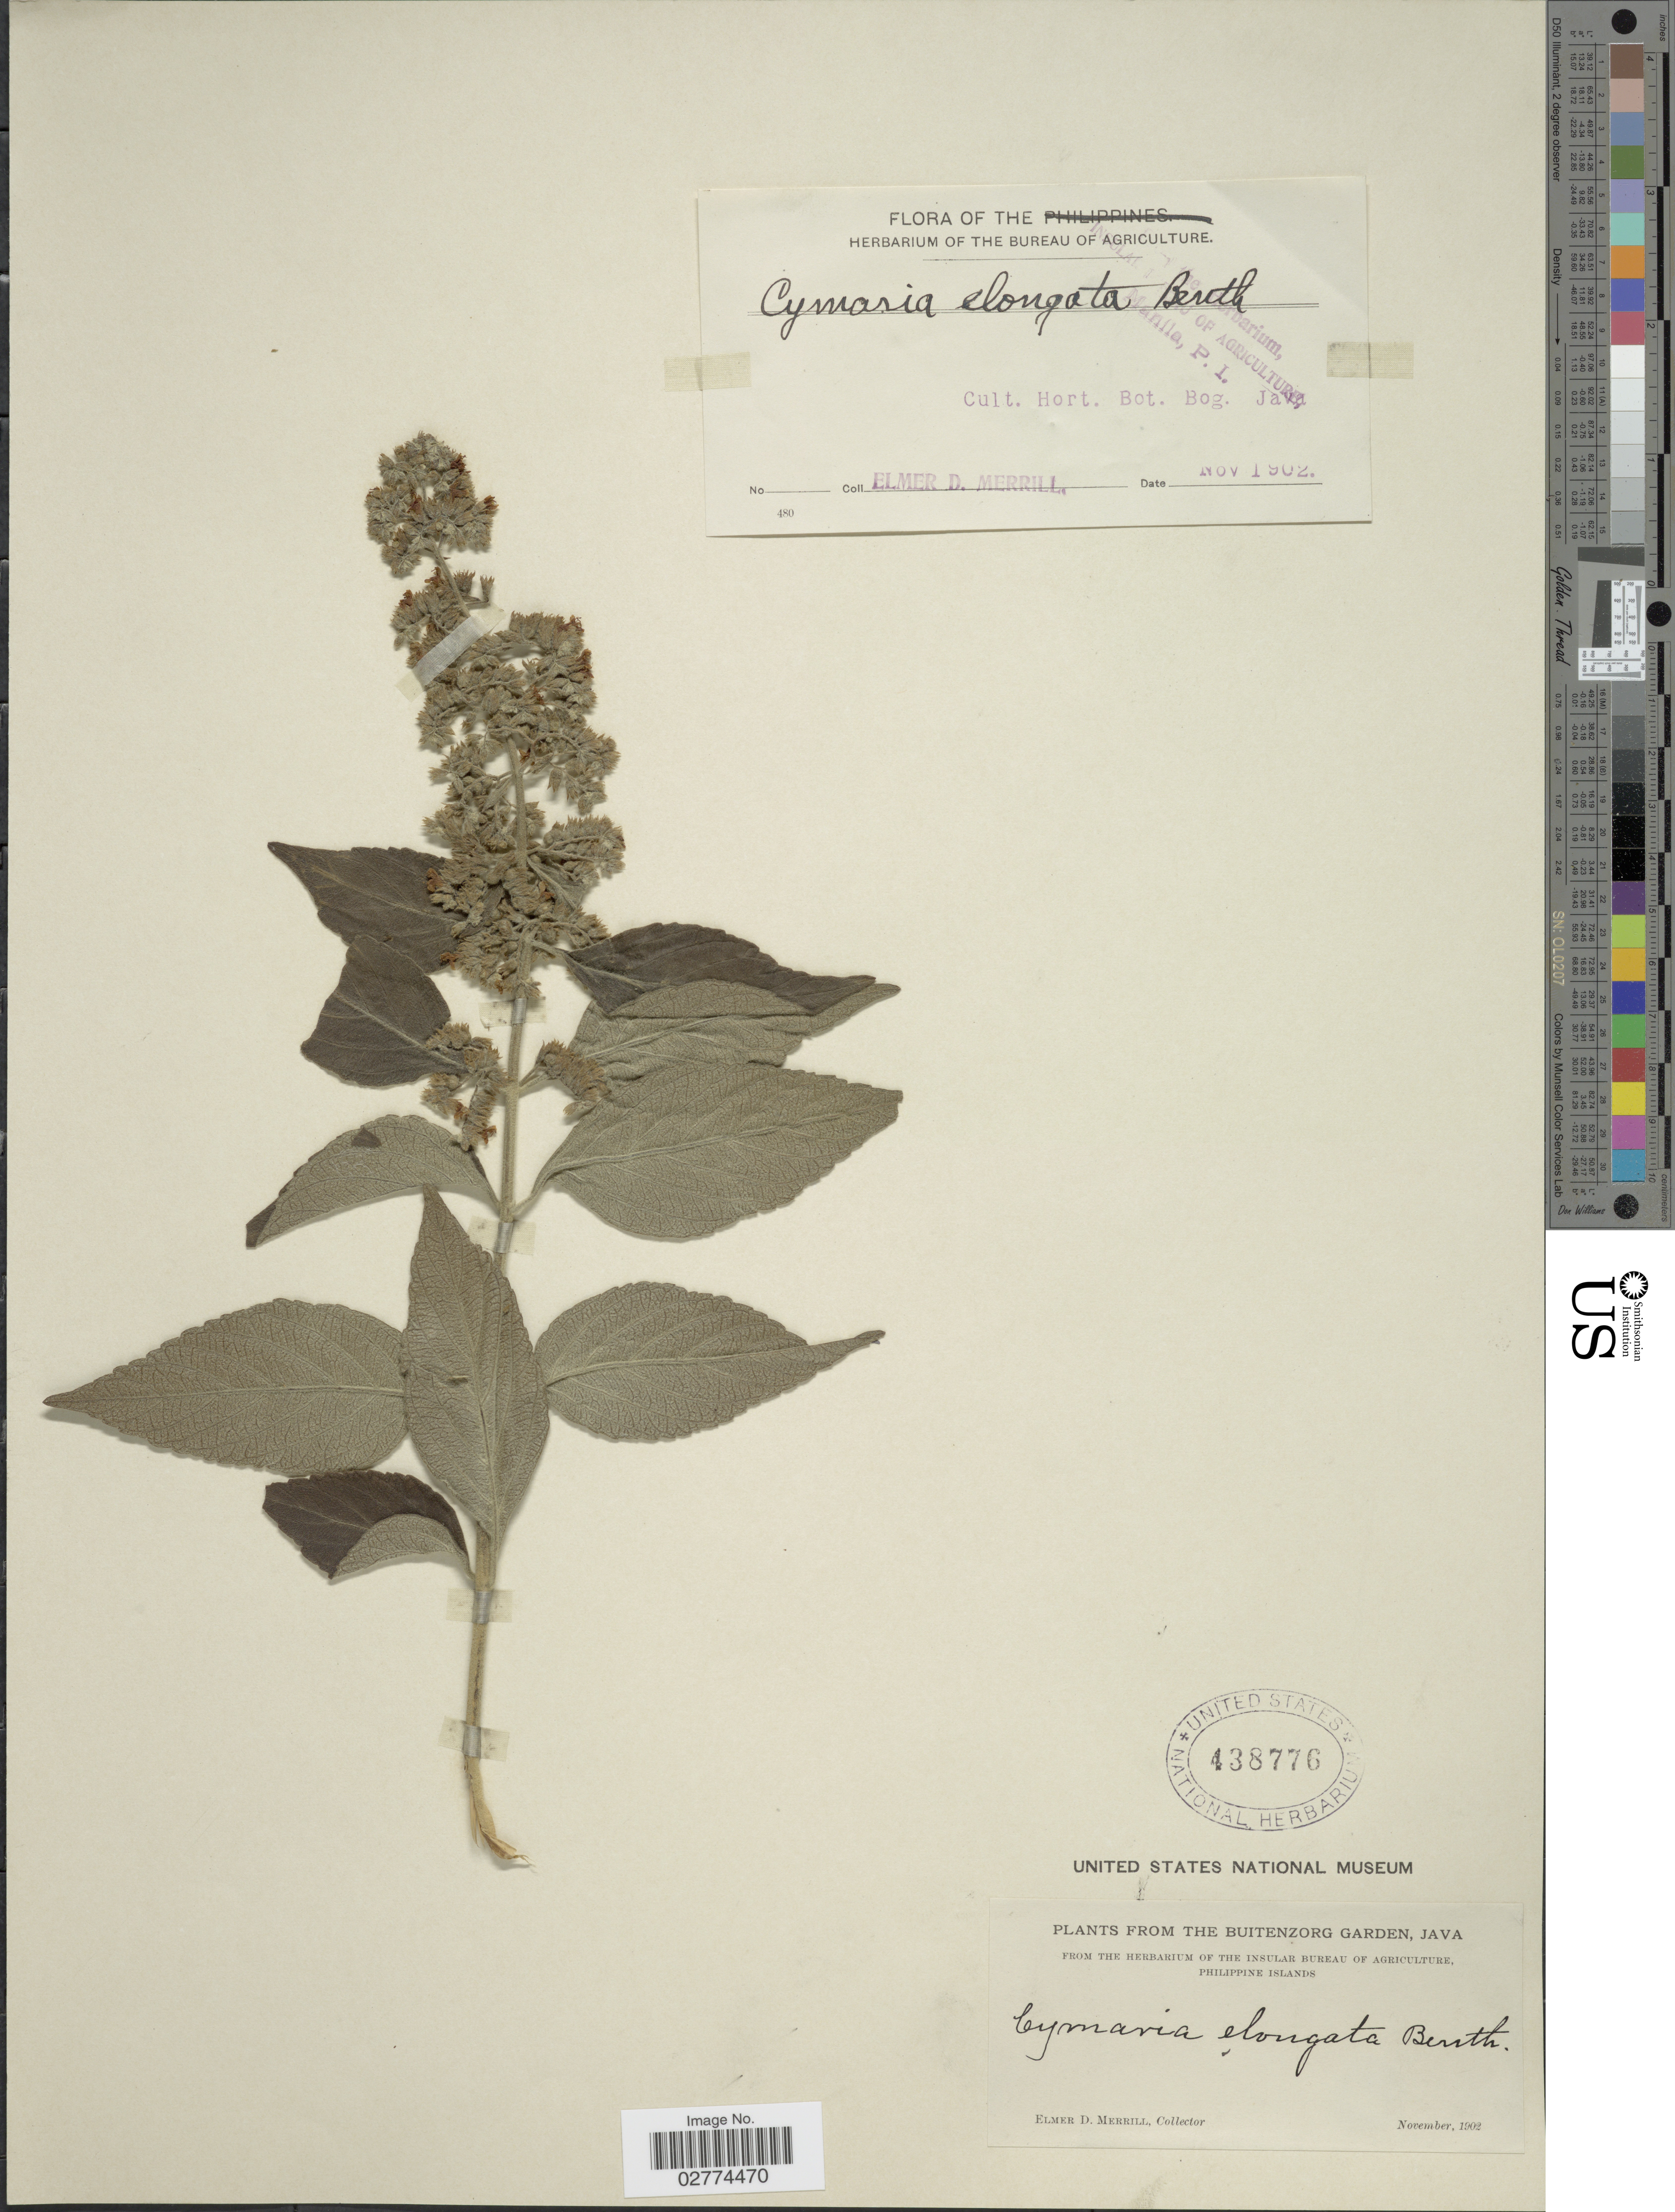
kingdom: Plantae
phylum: Tracheophyta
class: Magnoliopsida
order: Lamiales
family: Lamiaceae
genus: Cymaria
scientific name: Cymaria elongata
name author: Benth.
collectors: E. D. Merrill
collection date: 1902-11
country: Indonesia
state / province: Java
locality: Buitenzorg Garden, Java. Cult. Hort. Bot. Bog. Java.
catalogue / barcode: US 438776